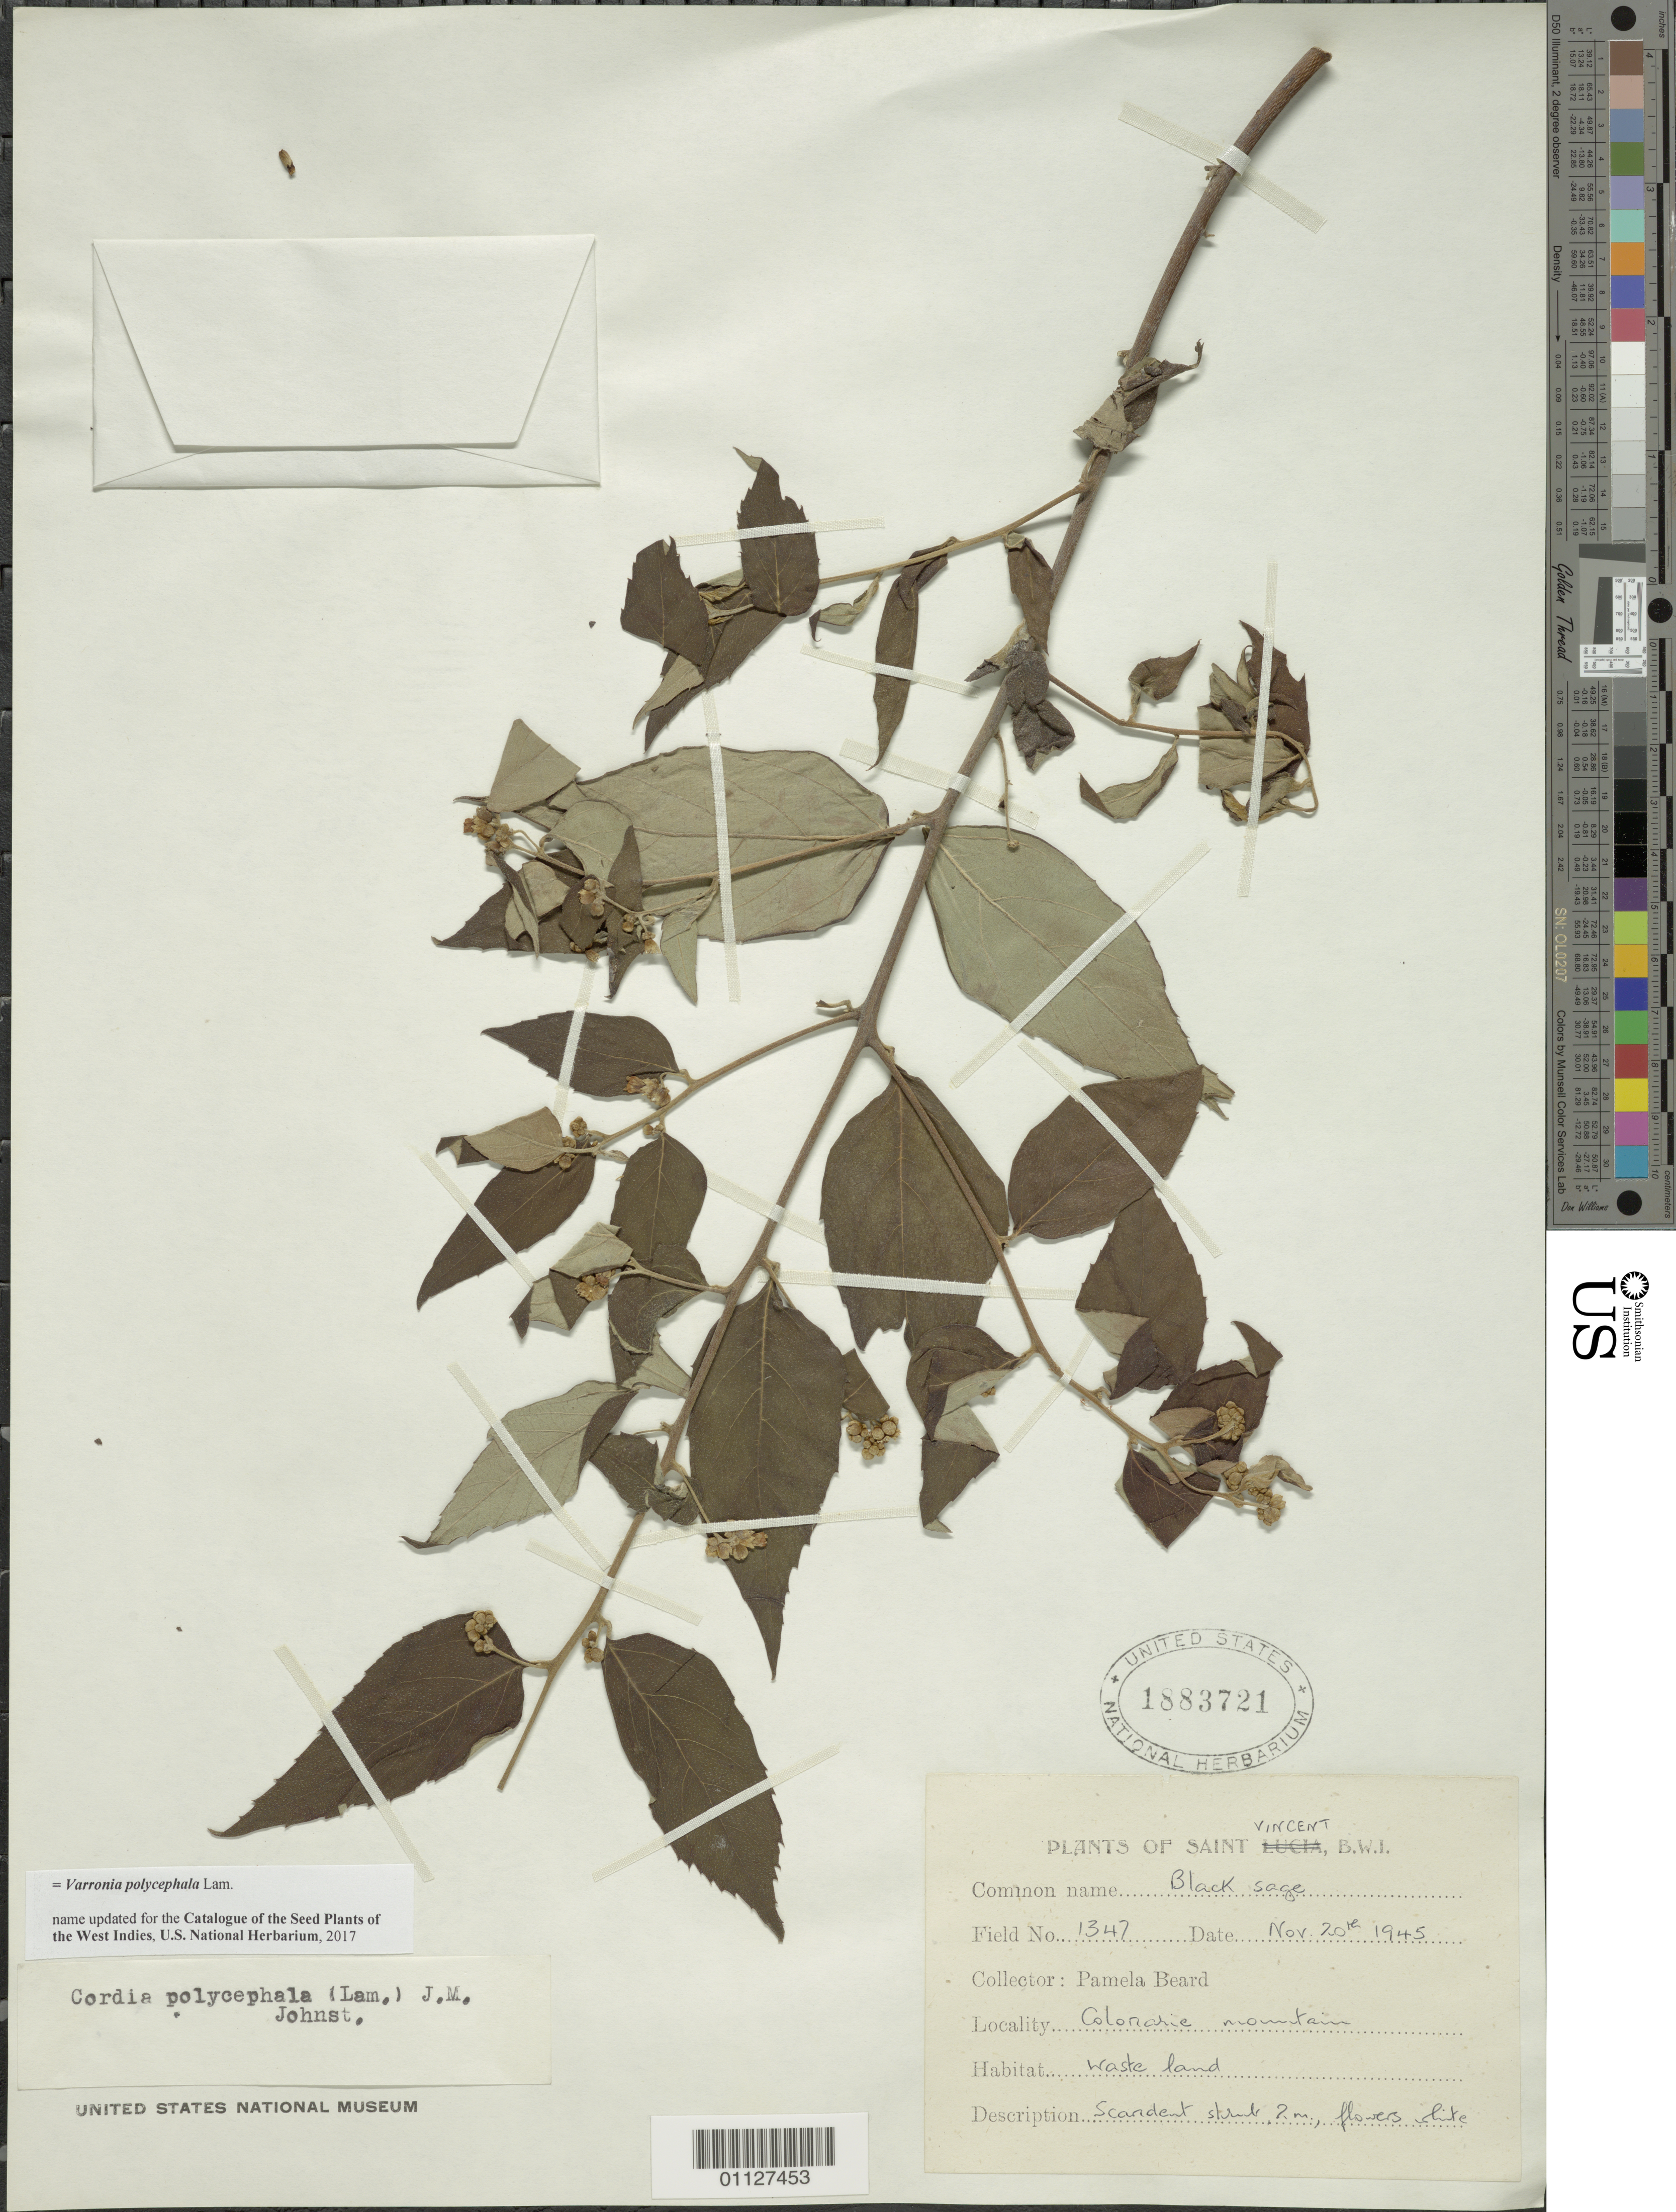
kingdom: Plantae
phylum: Tracheophyta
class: Magnoliopsida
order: Boraginales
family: Cordiaceae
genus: Varronia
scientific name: Varronia polycephala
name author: Lam.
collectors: P. Beard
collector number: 1347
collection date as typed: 20 Nov 1945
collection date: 1945-11-20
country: St. Vincent - Grenadines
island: St. Vincent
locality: Colonarie mountain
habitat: waste land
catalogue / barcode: US 1883721